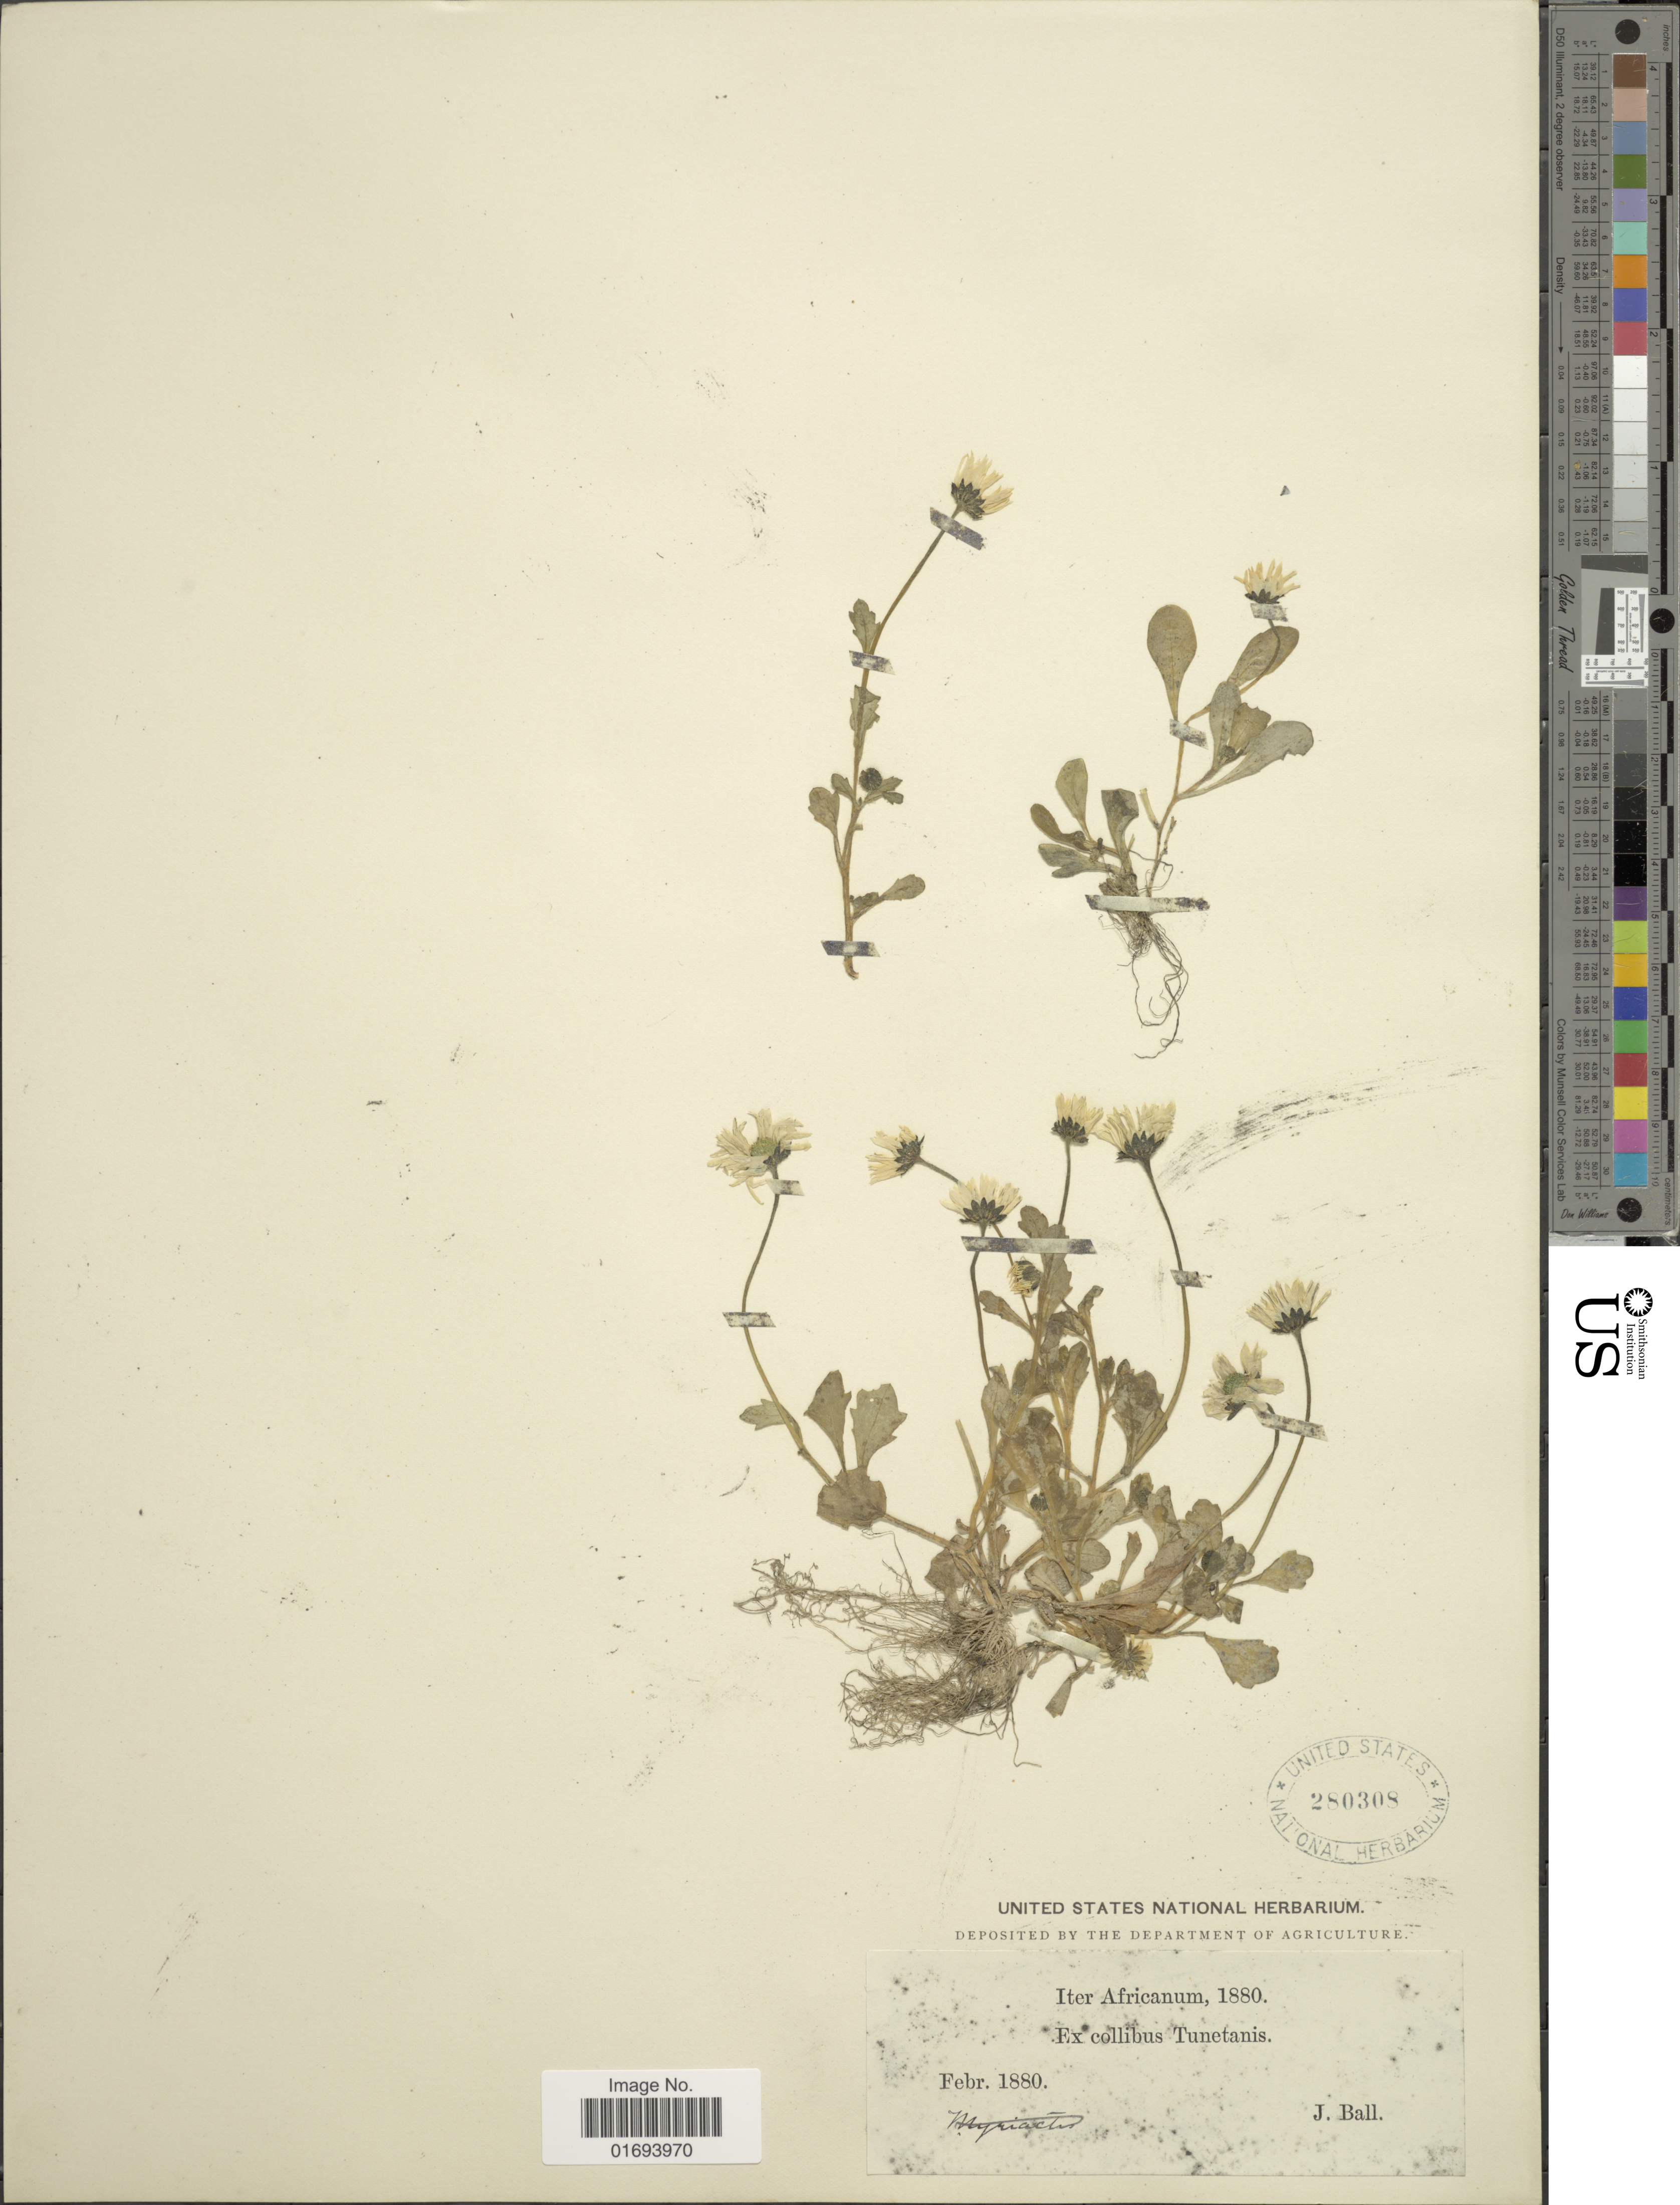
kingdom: Plantae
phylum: Tracheophyta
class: Magnoliopsida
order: Asterales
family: Asteraceae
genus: Bellis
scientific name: Bellis annua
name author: L.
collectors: J. Ball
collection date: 1880-02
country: Tunisia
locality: Africanum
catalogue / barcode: US 280308